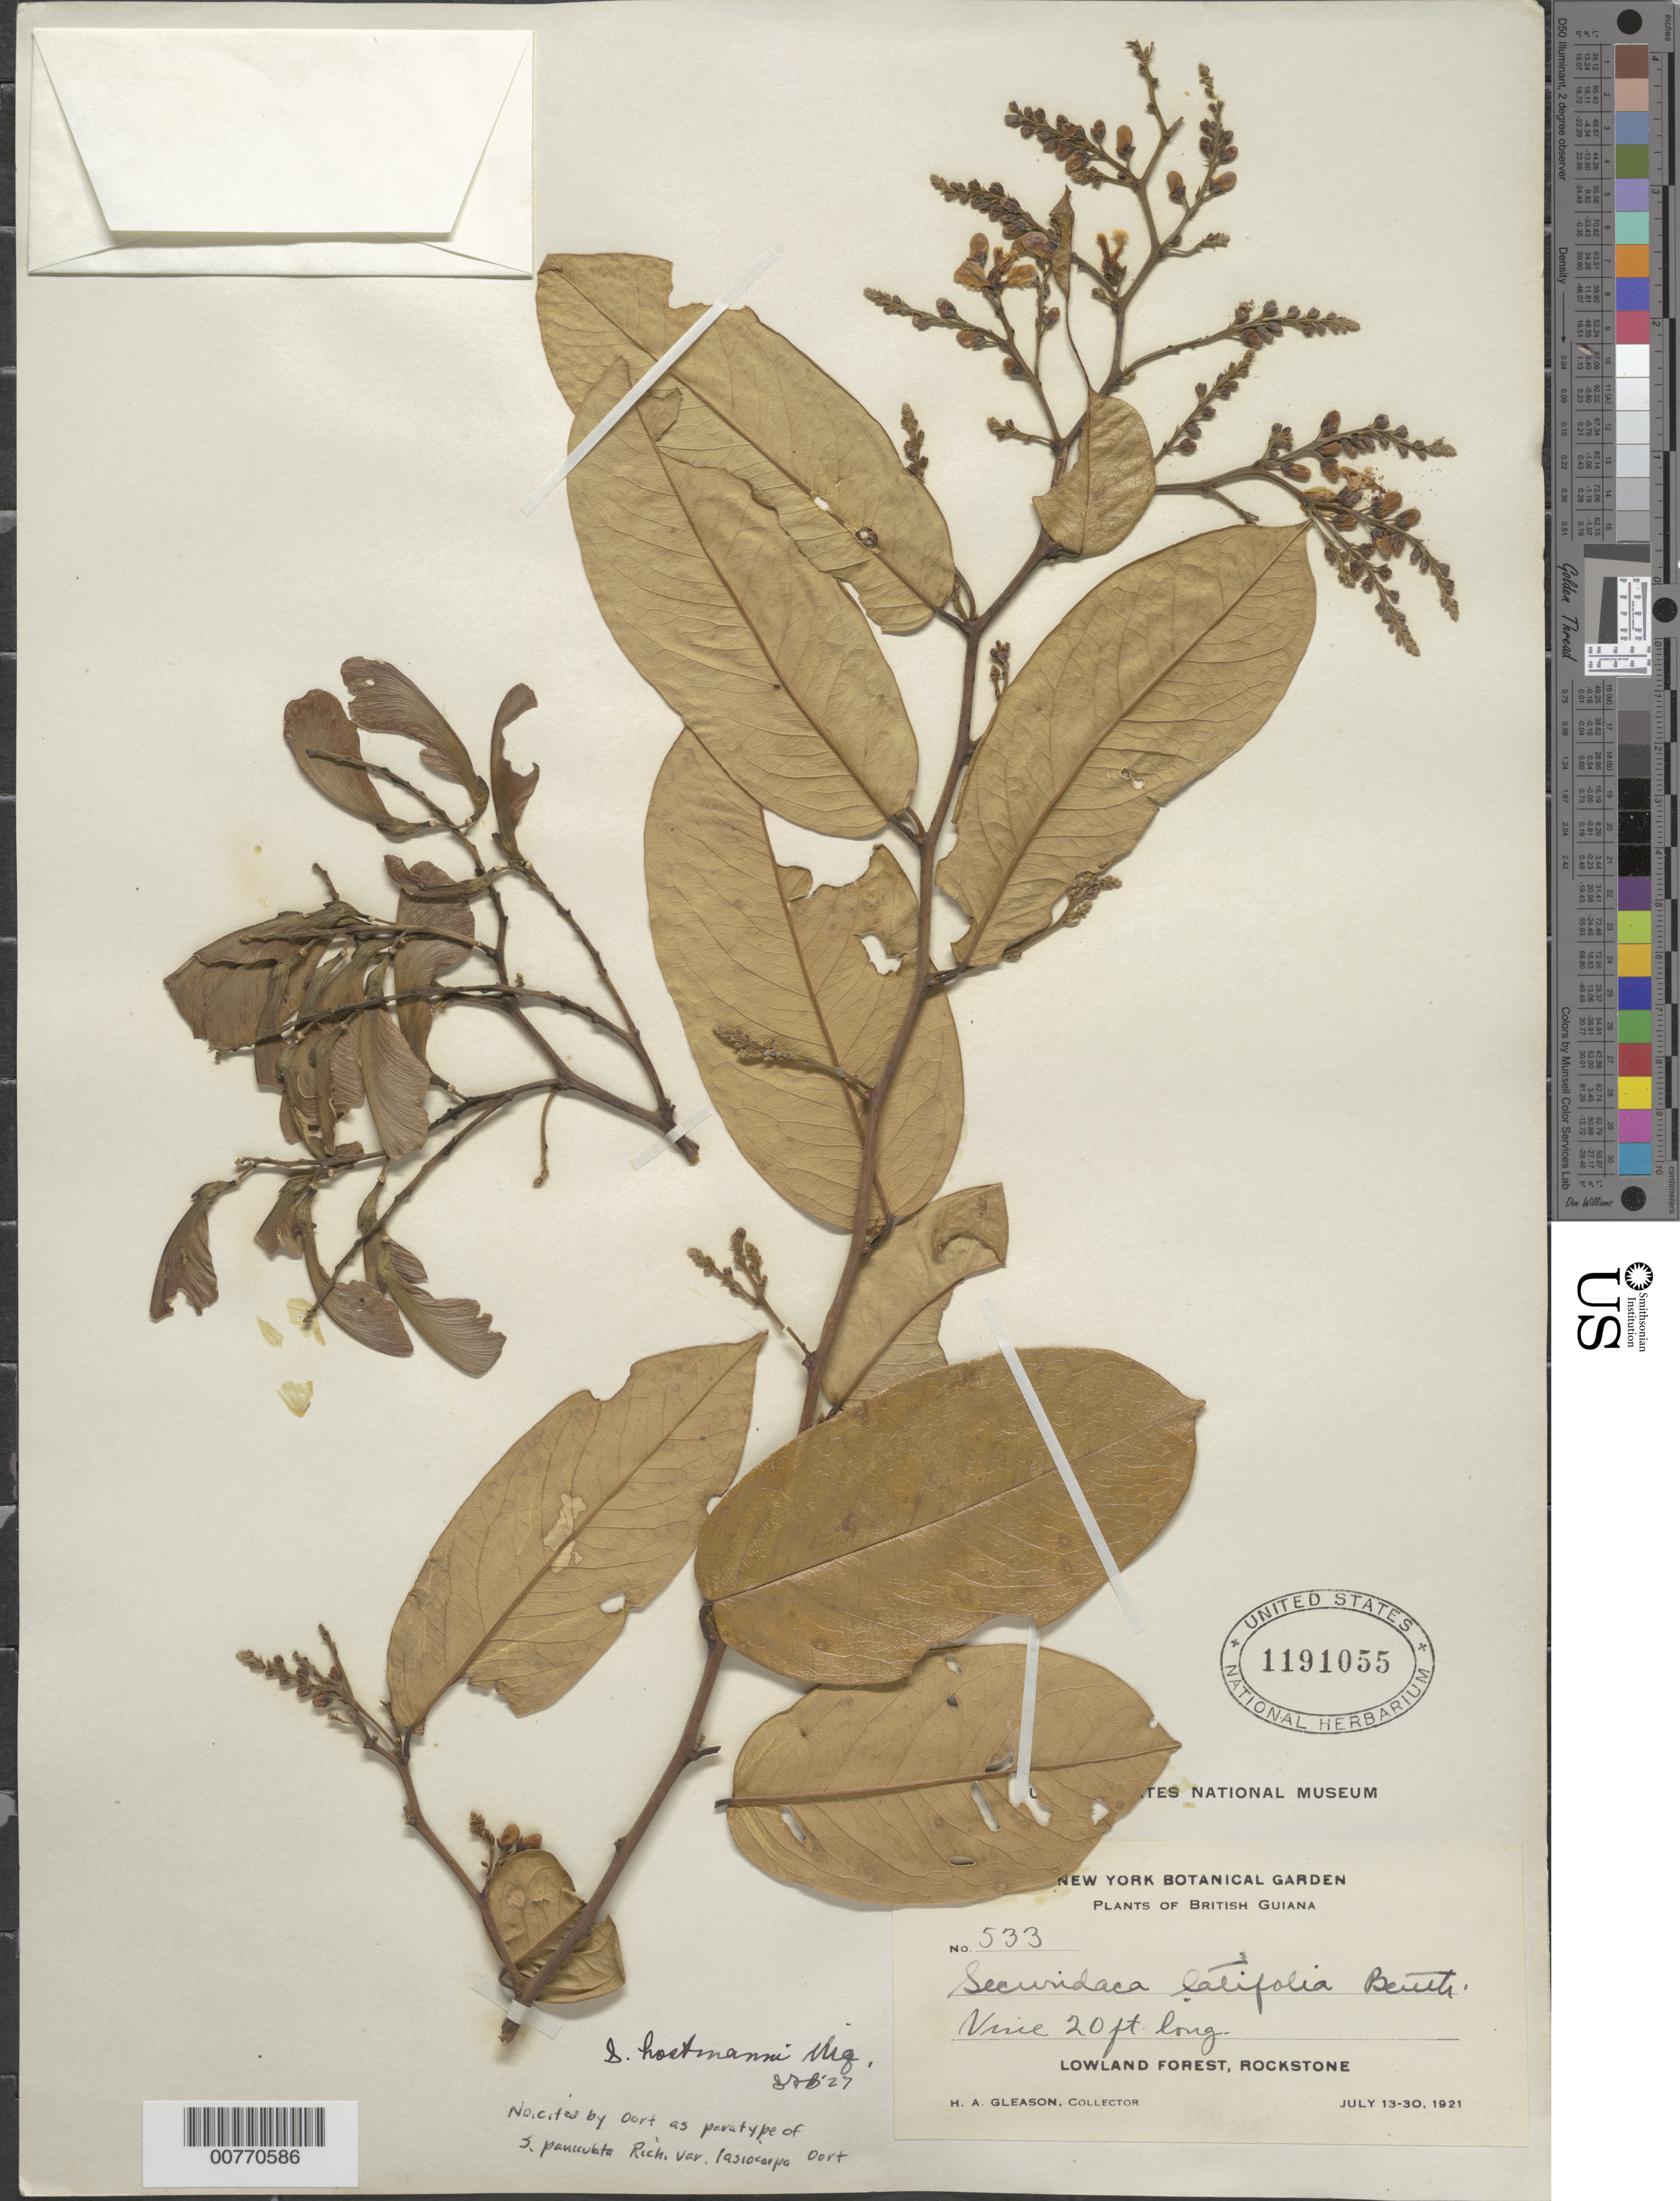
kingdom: Plantae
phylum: Tracheophyta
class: Magnoliopsida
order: Fabales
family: Polygalaceae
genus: Securidaca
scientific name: Securidaca paniculata var. lasiocarpa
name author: Oort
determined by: Oort, A. J. P.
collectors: H. A. Gleason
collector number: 533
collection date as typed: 13-Jul-21 to 30-Jul-21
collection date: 1921-07-13/1921-07-30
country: Guyana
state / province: U. Demerara-Berbice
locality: Rockstone, in and about the village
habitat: Lowland forest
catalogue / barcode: US 1191055